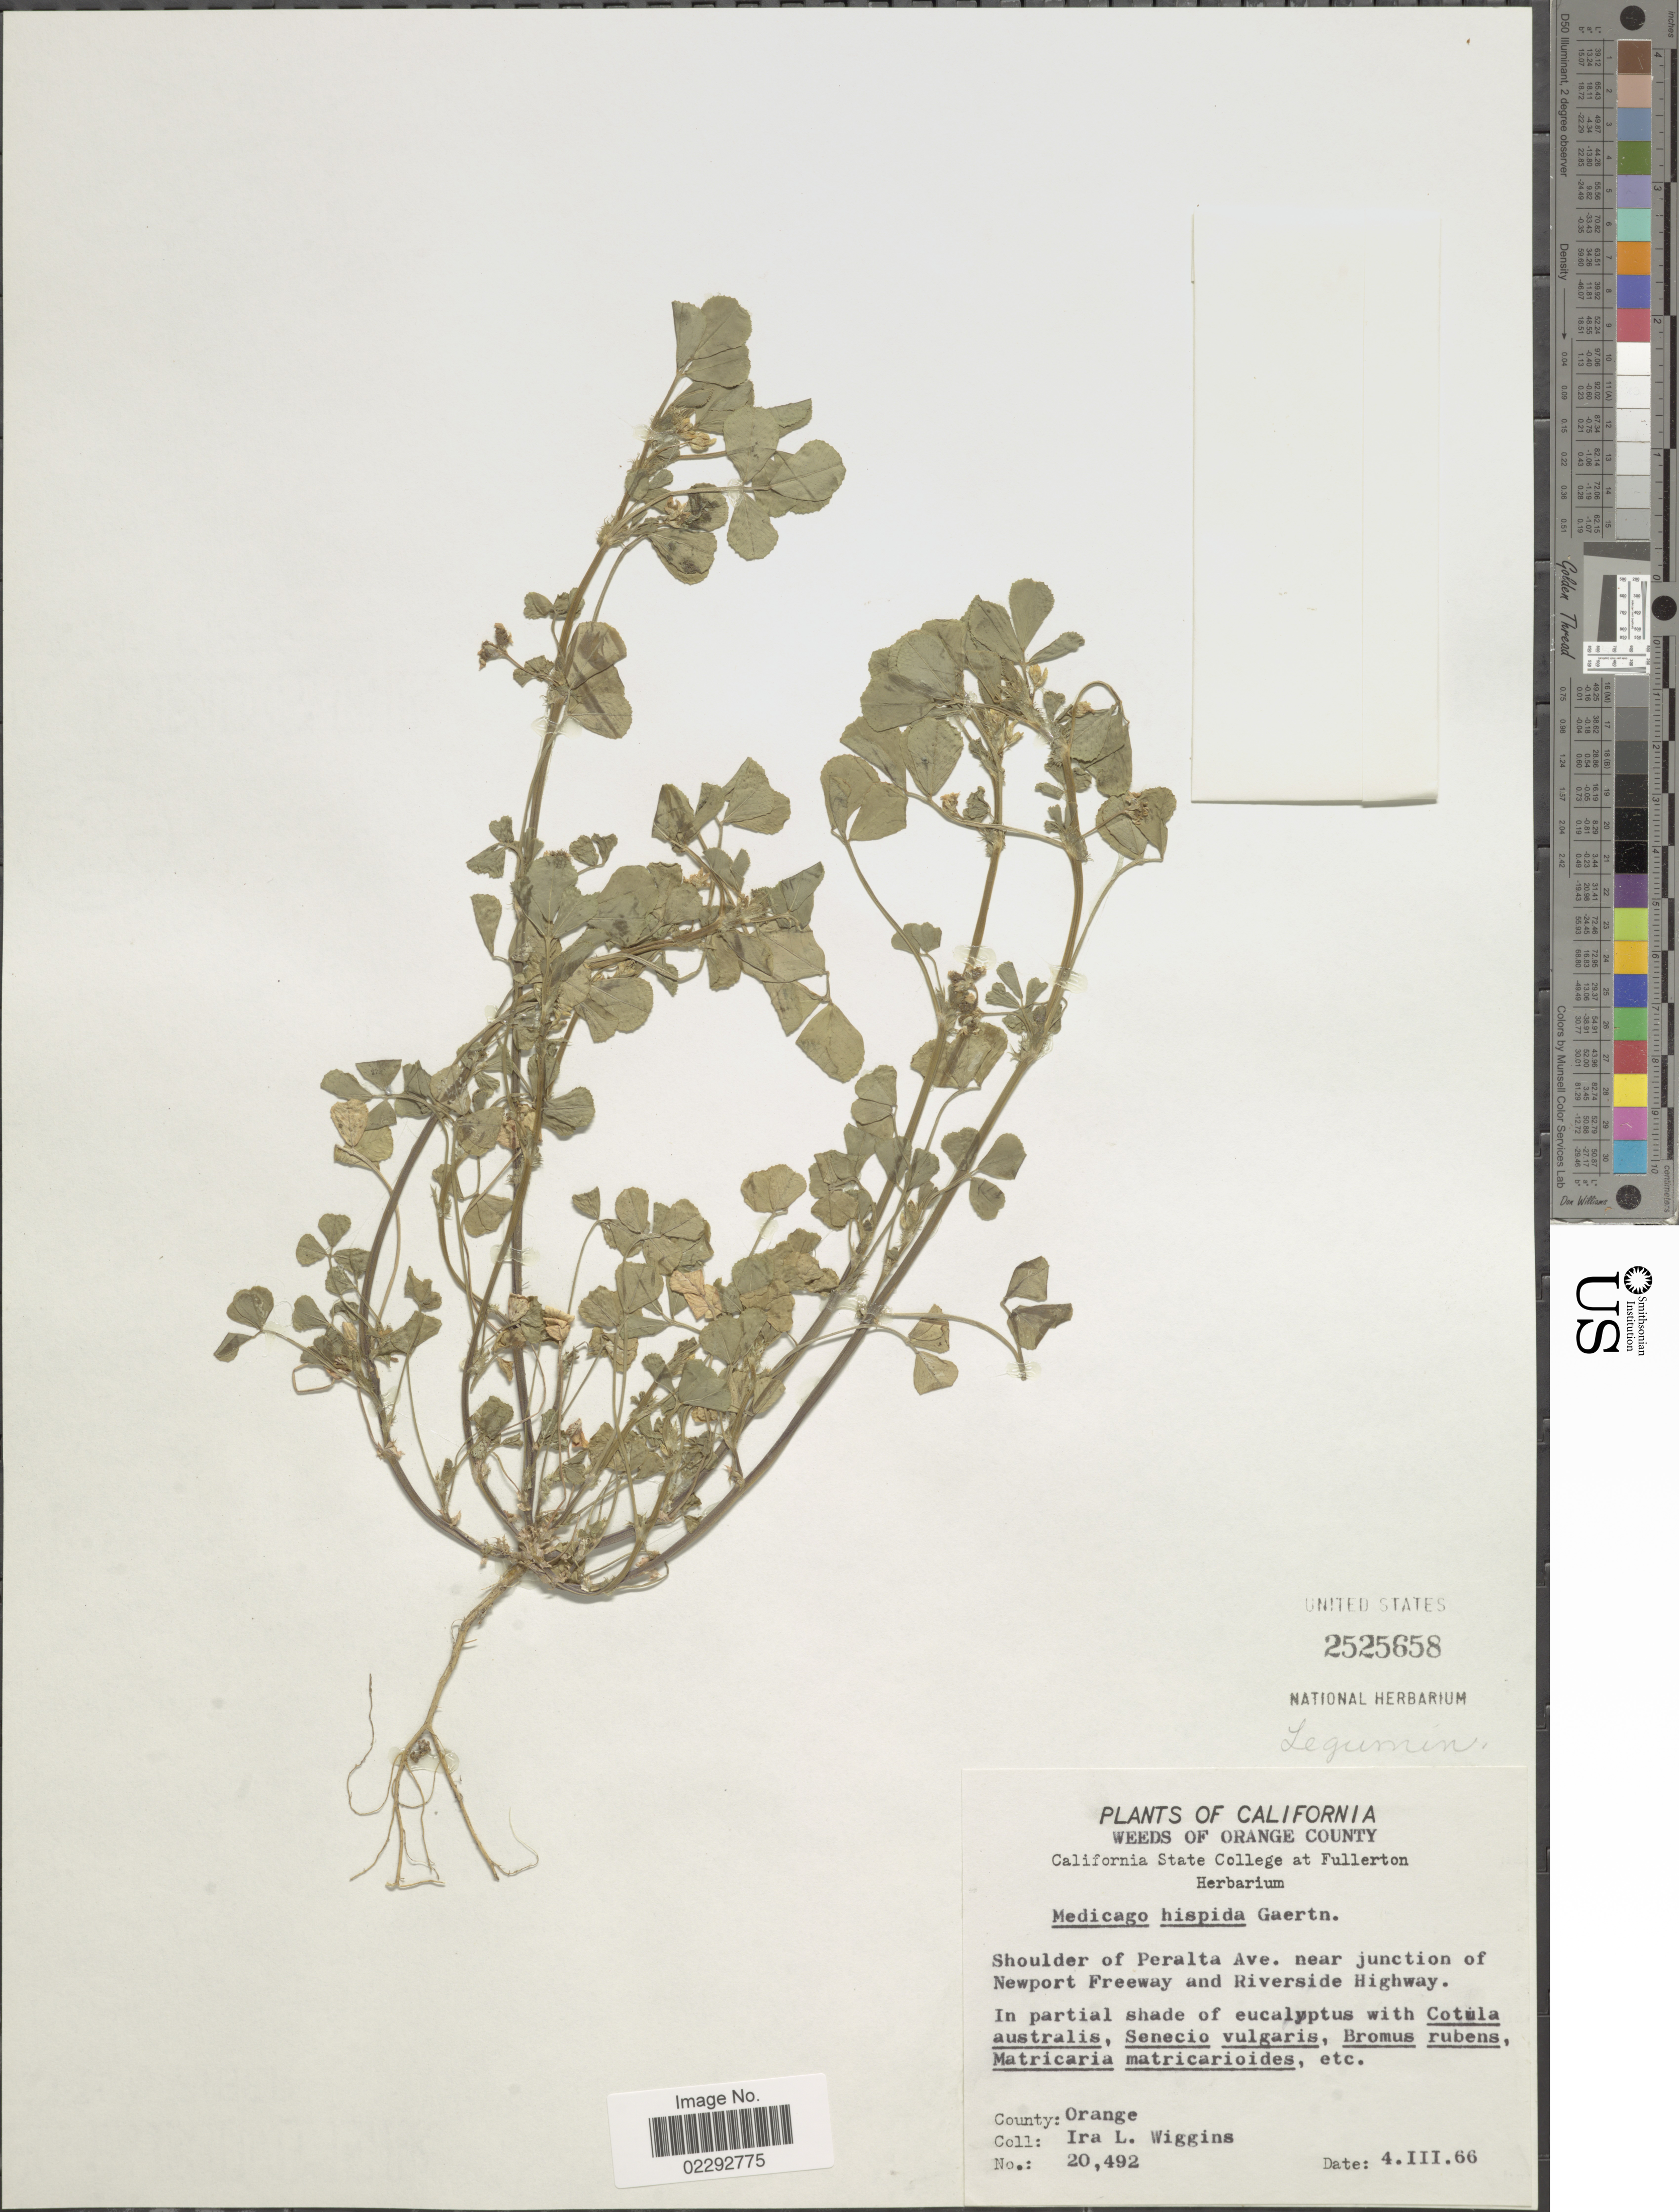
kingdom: Plantae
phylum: Tracheophyta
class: Magnoliopsida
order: Fabales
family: Fabaceae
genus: Medicago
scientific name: Medicago hispida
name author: Gaertn.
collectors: I. L. Wiggins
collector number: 20492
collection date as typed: Transcribed d/m/y: 4/3/66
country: United States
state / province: California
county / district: Orange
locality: Orange County. Shoulder of Peralta Ave. near junction of Newport Freeway and Riverside Highway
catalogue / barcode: US 2525658